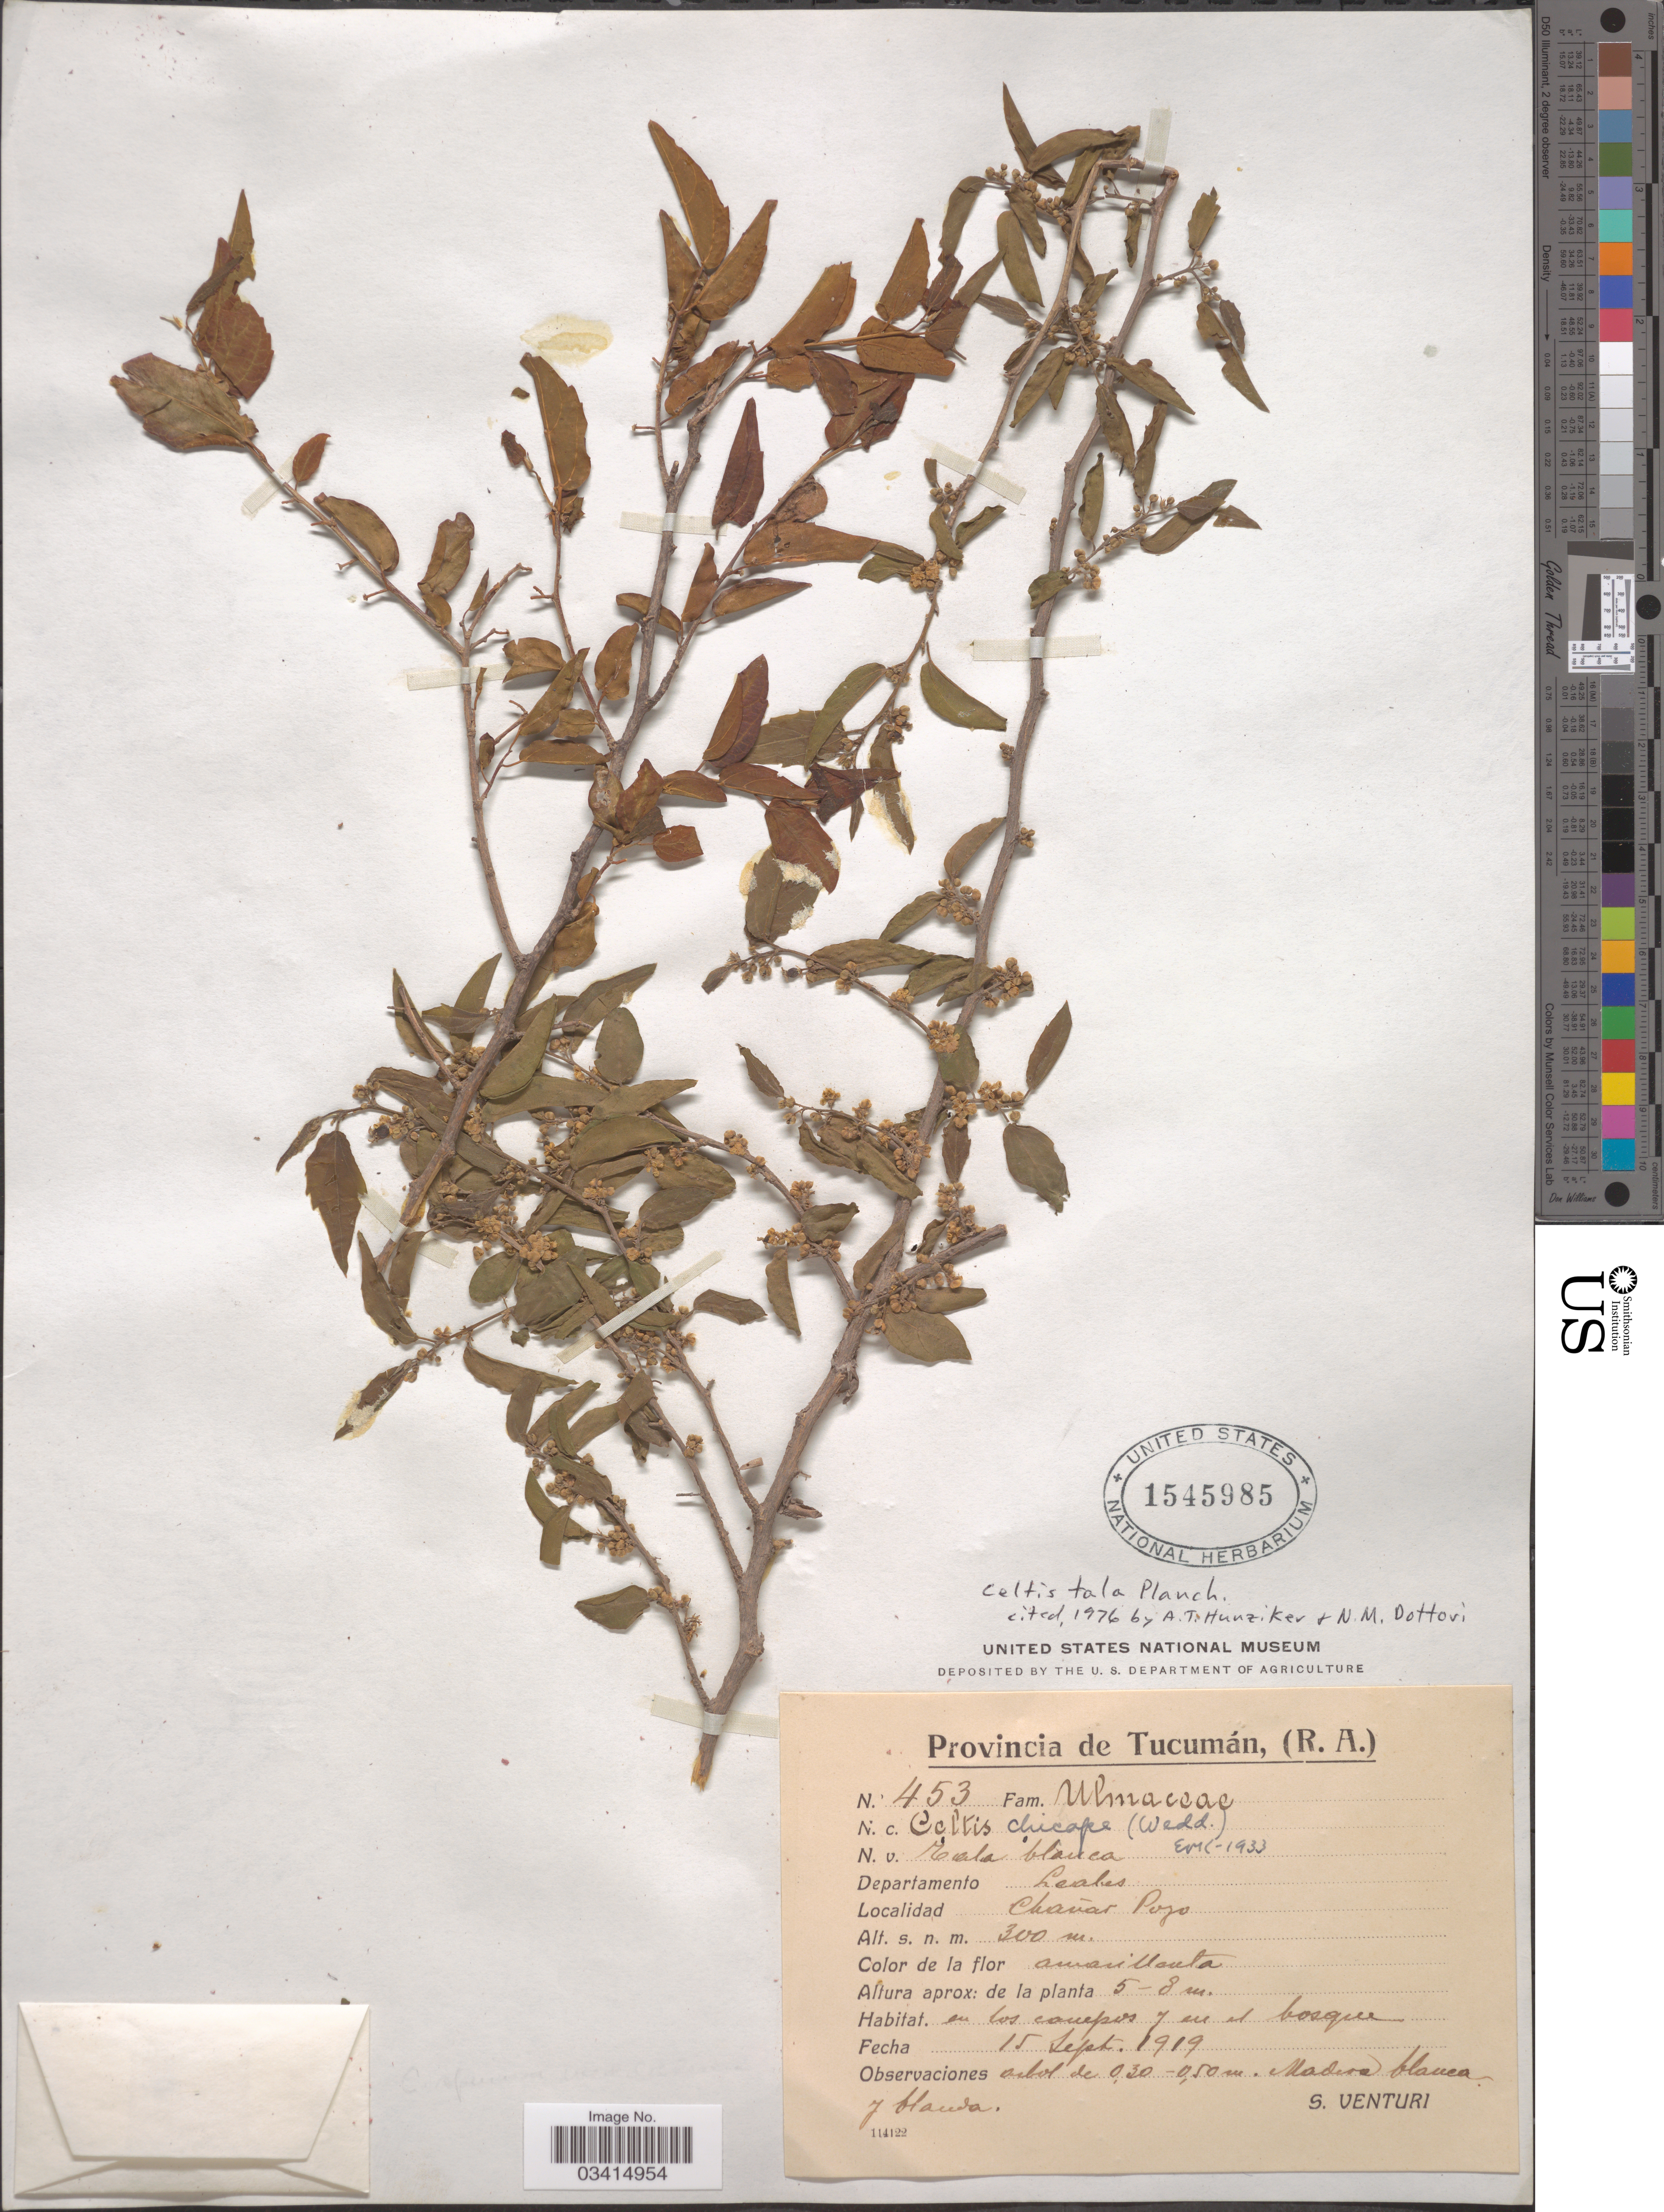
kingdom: Plantae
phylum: Tracheophyta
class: Magnoliopsida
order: Rosales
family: Cannabaceae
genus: Celtis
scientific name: Celtis tala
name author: Gillies ex Planch.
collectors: S. Venturi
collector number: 453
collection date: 1919-09-15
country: Argentina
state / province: Tucuman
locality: Departamento Leales. Chañar Pozo.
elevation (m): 300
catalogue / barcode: US 1545985